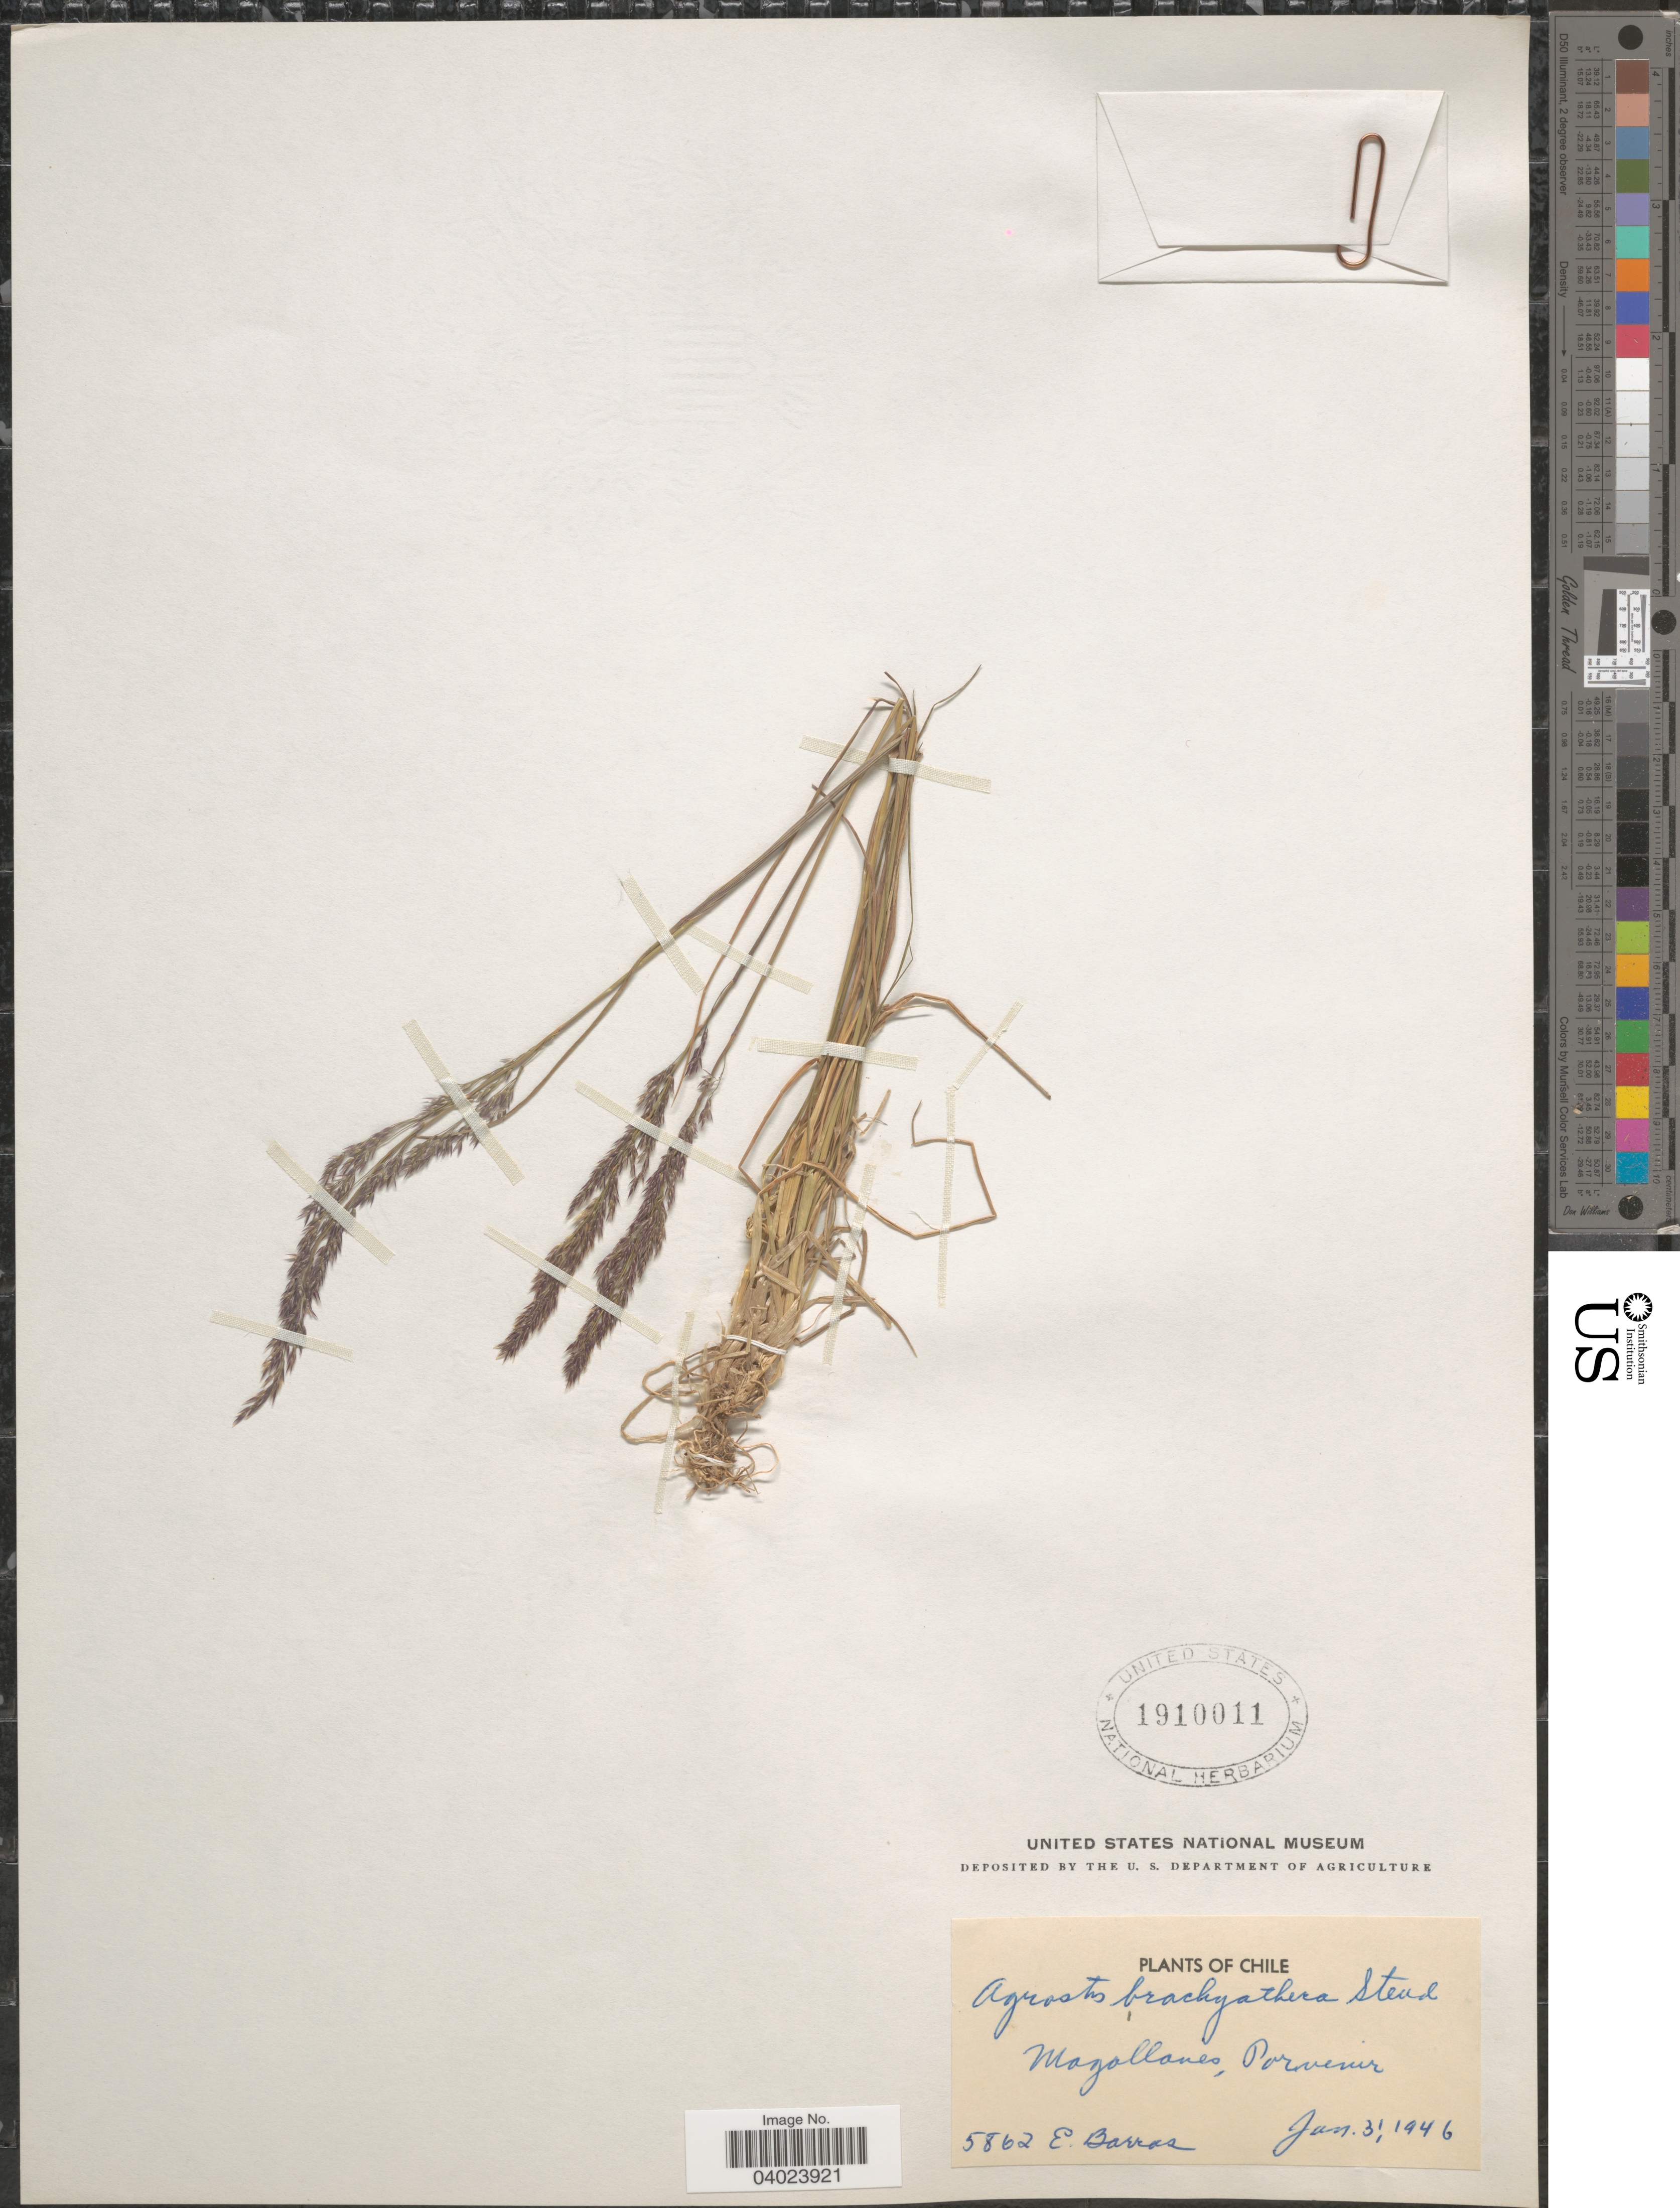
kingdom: Plantae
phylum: Tracheophyta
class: Liliopsida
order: Poales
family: Poaceae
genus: Agrostis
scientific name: Agrostis brachyathera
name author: Steud.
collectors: E. Barros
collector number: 5862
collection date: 1946-01-31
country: Chile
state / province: Magallanes y de la Antártica Chilena (XII)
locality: Magallanes, Porvenir.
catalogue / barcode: US 1910011